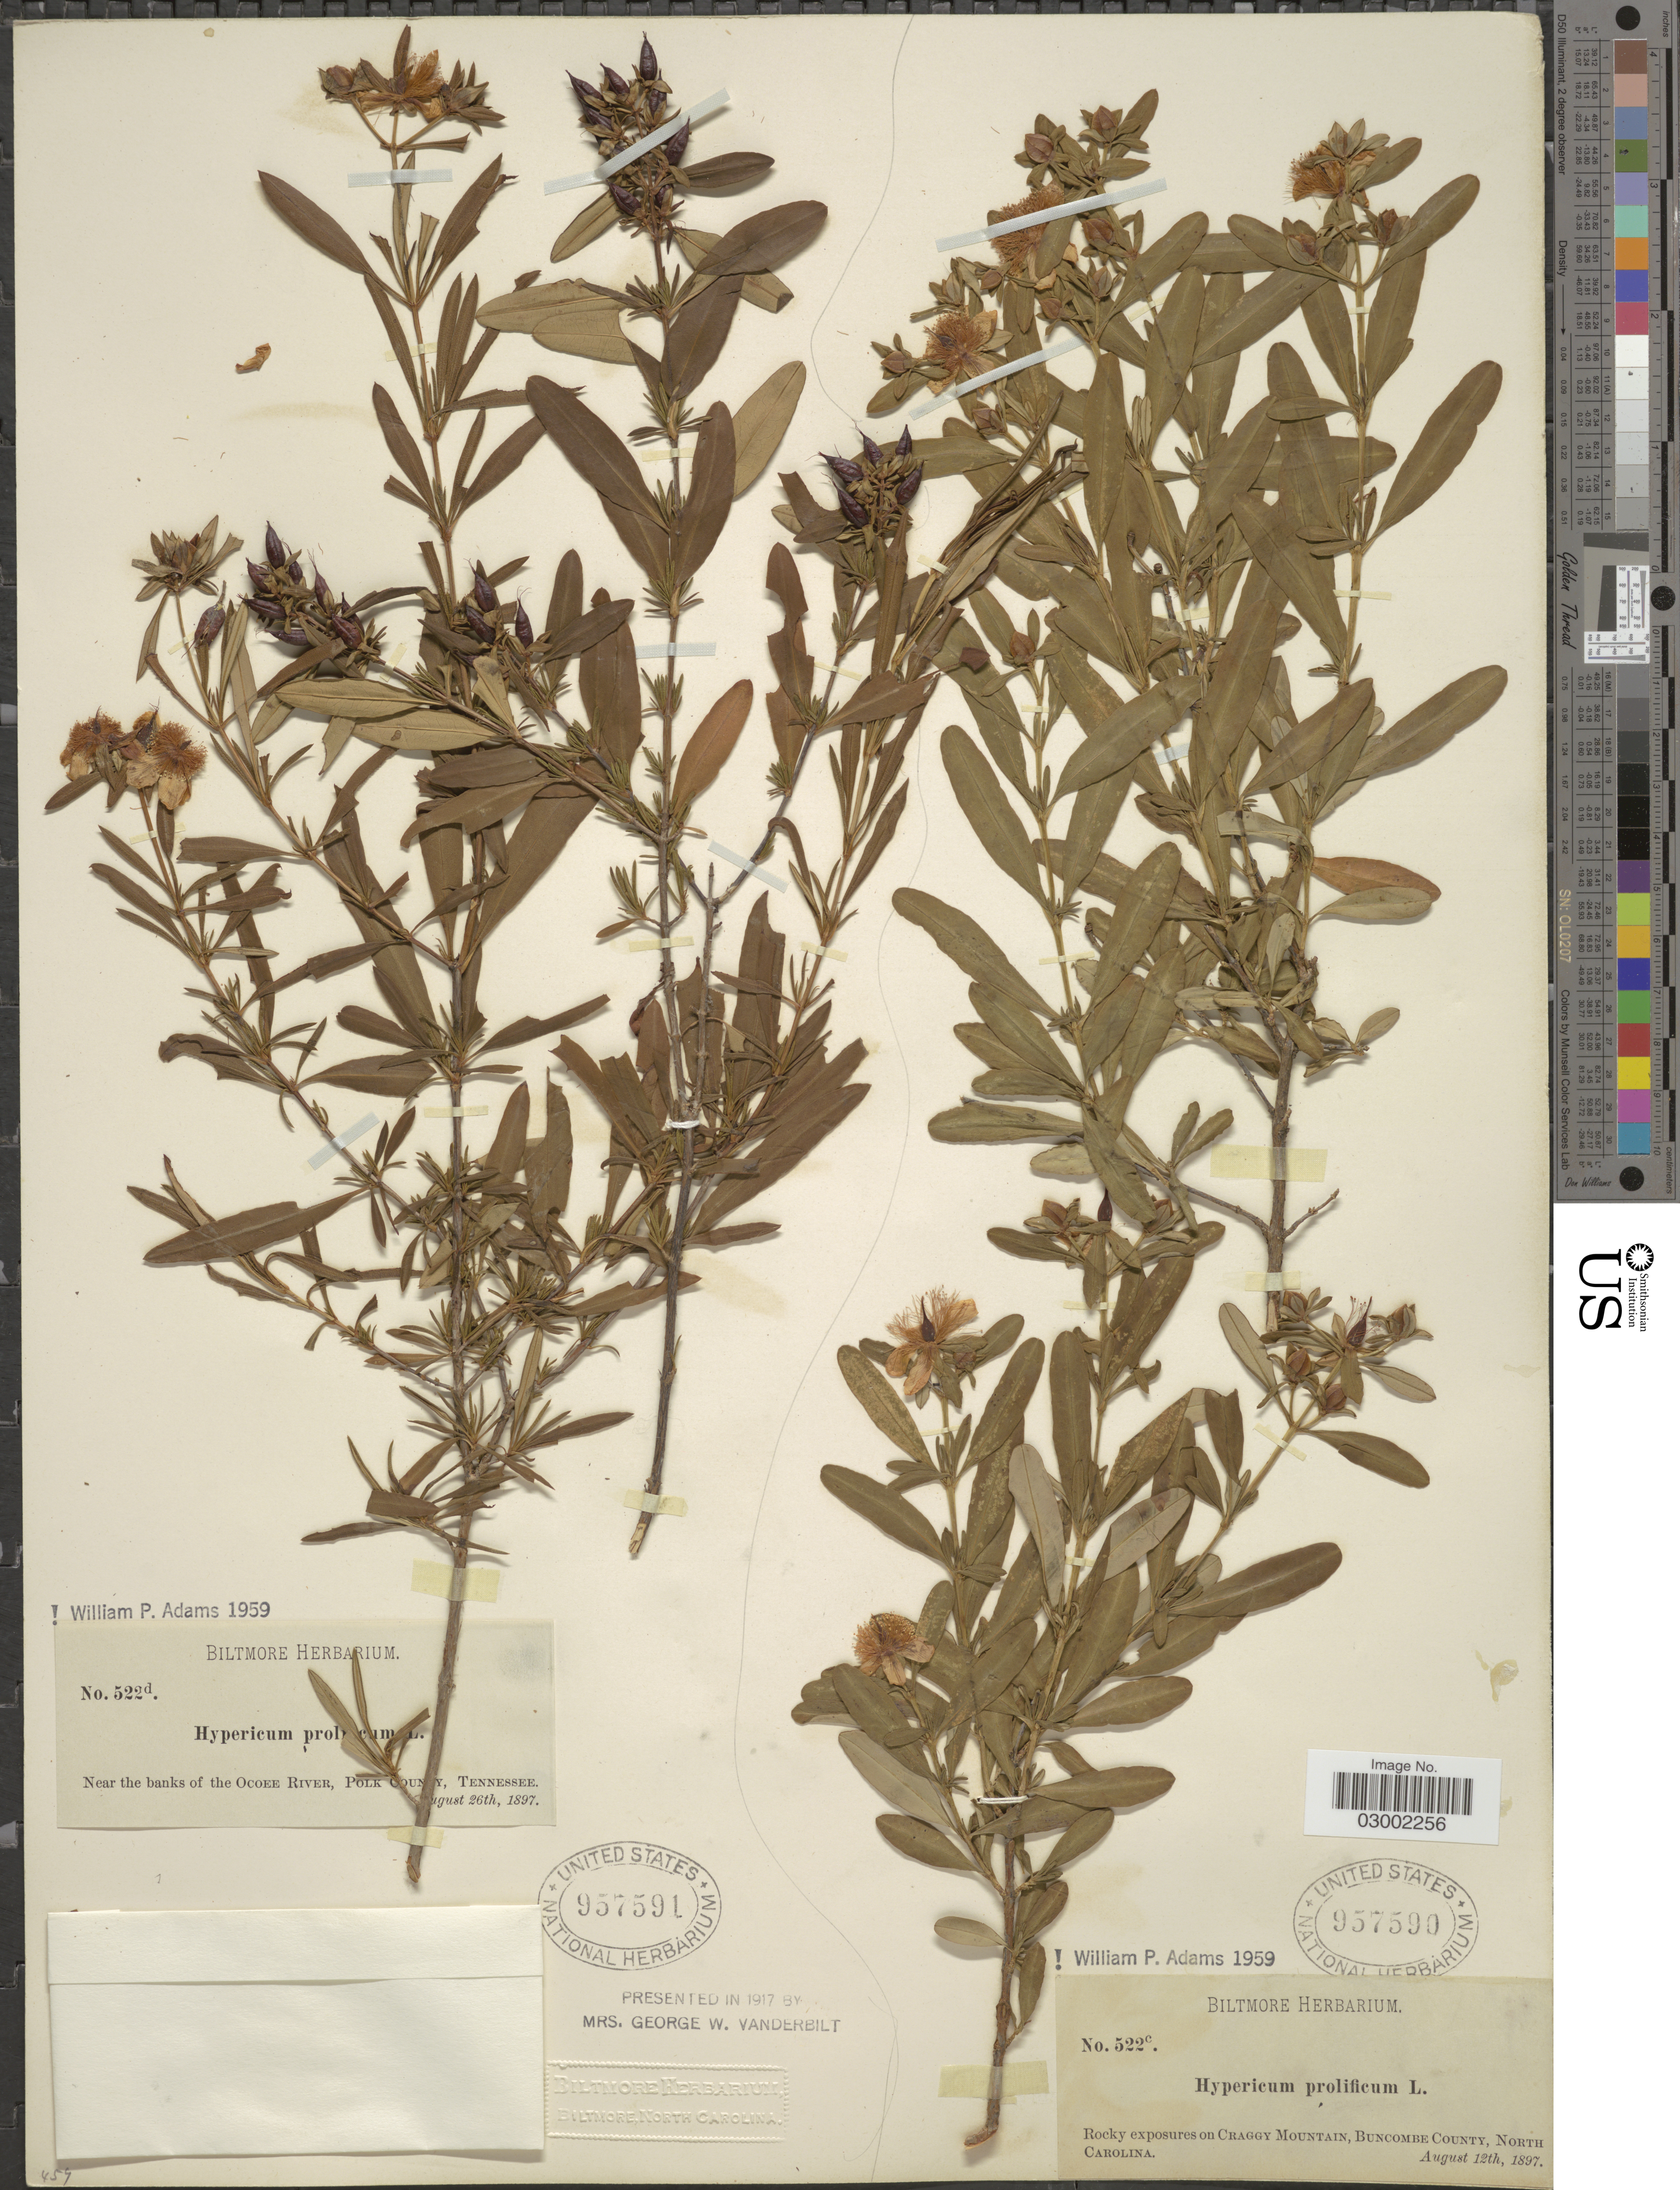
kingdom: Plantae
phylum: Tracheophyta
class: Magnoliopsida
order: Malpighiales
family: Hypericaceae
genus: Hypericum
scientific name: Hypericum prolificum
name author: L.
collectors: ex herb. Biltmore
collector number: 522d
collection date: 1897-08-26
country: United States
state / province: Tennessee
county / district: Polk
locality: Near the banks of the Ocoee River.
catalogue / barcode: US 957591-2